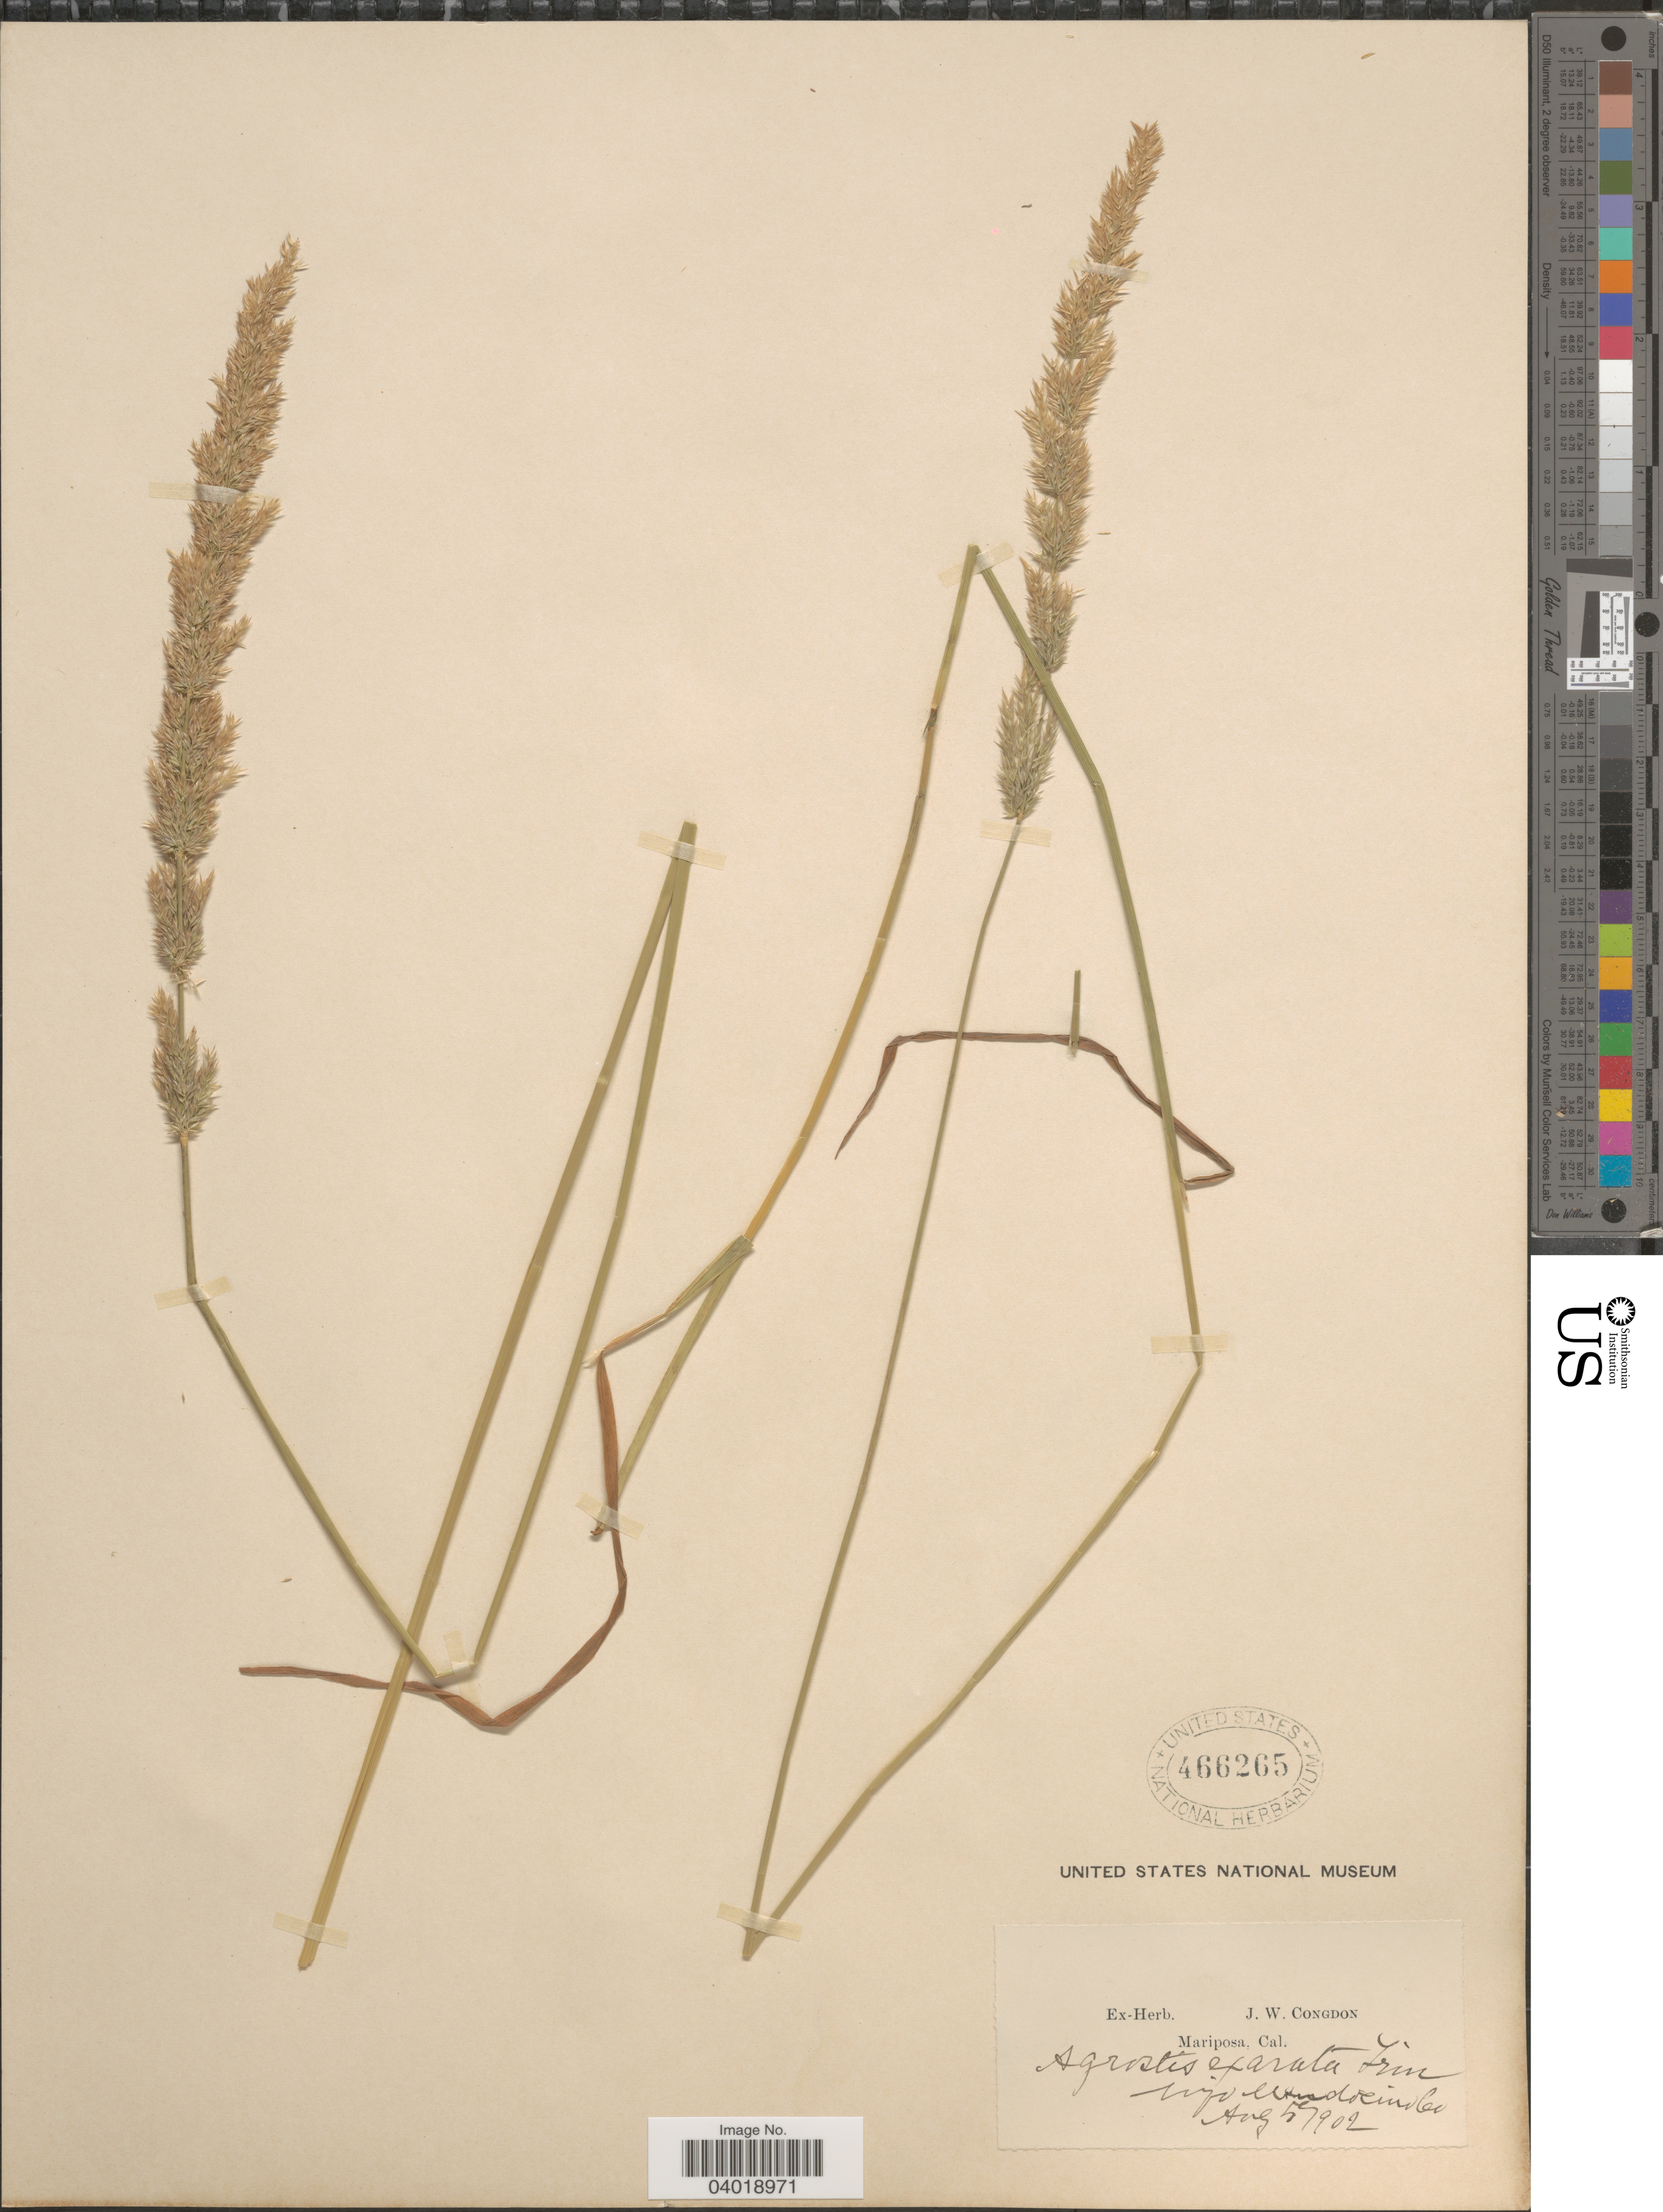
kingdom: Plantae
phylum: Tracheophyta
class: Liliopsida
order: Poales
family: Poaceae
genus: Agrostis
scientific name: Agrostis exarata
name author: Trin.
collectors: ex herb. J. W. Congdon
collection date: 1902-08-05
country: United States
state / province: California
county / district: Mendocino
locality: Inyo Mendocino Co.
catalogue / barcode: US 466265